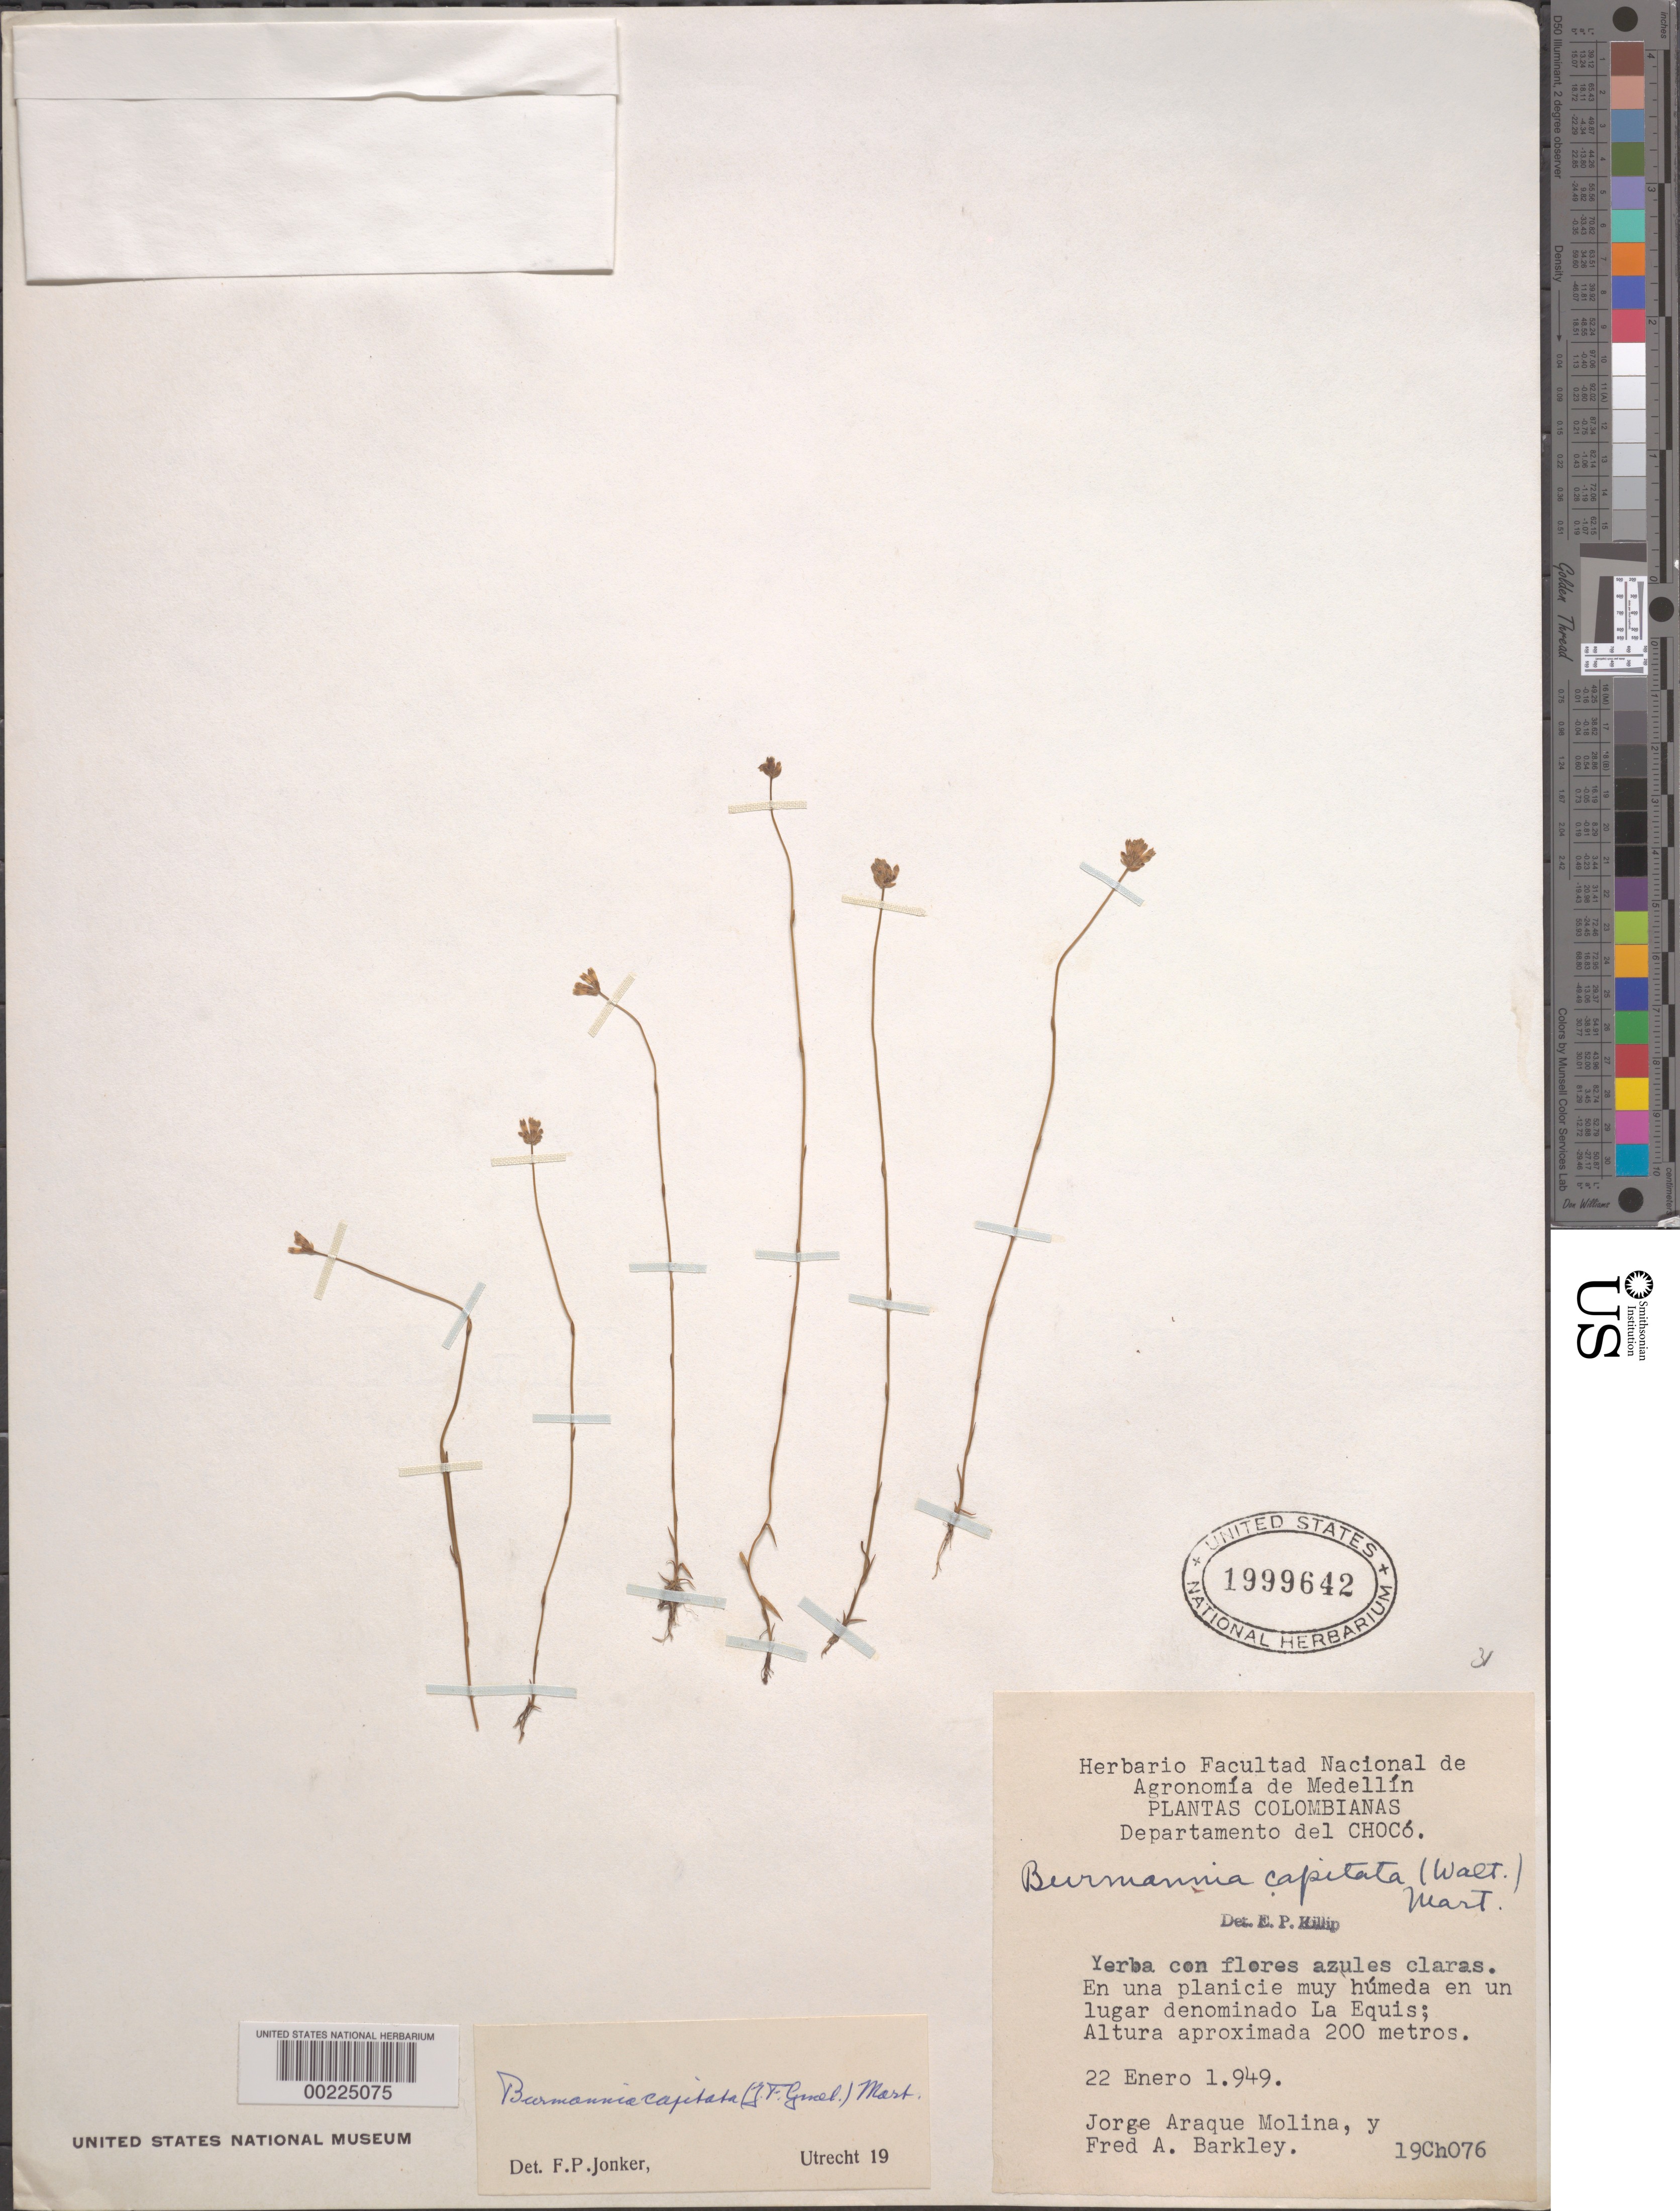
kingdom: Plantae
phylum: Tracheophyta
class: Liliopsida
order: Dioscoreales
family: Burmanniaceae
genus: Burmannia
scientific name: Burmannia capitata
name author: (Walter ex J.F. Gmel.) Mart.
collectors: J. Araque Molina & F. A. Barkley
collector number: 19ch076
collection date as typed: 22 Jan 1949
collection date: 1949-01-22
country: Colombia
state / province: Chocó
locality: Plain called La Equis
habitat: Humid plain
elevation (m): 200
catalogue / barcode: US 1999642